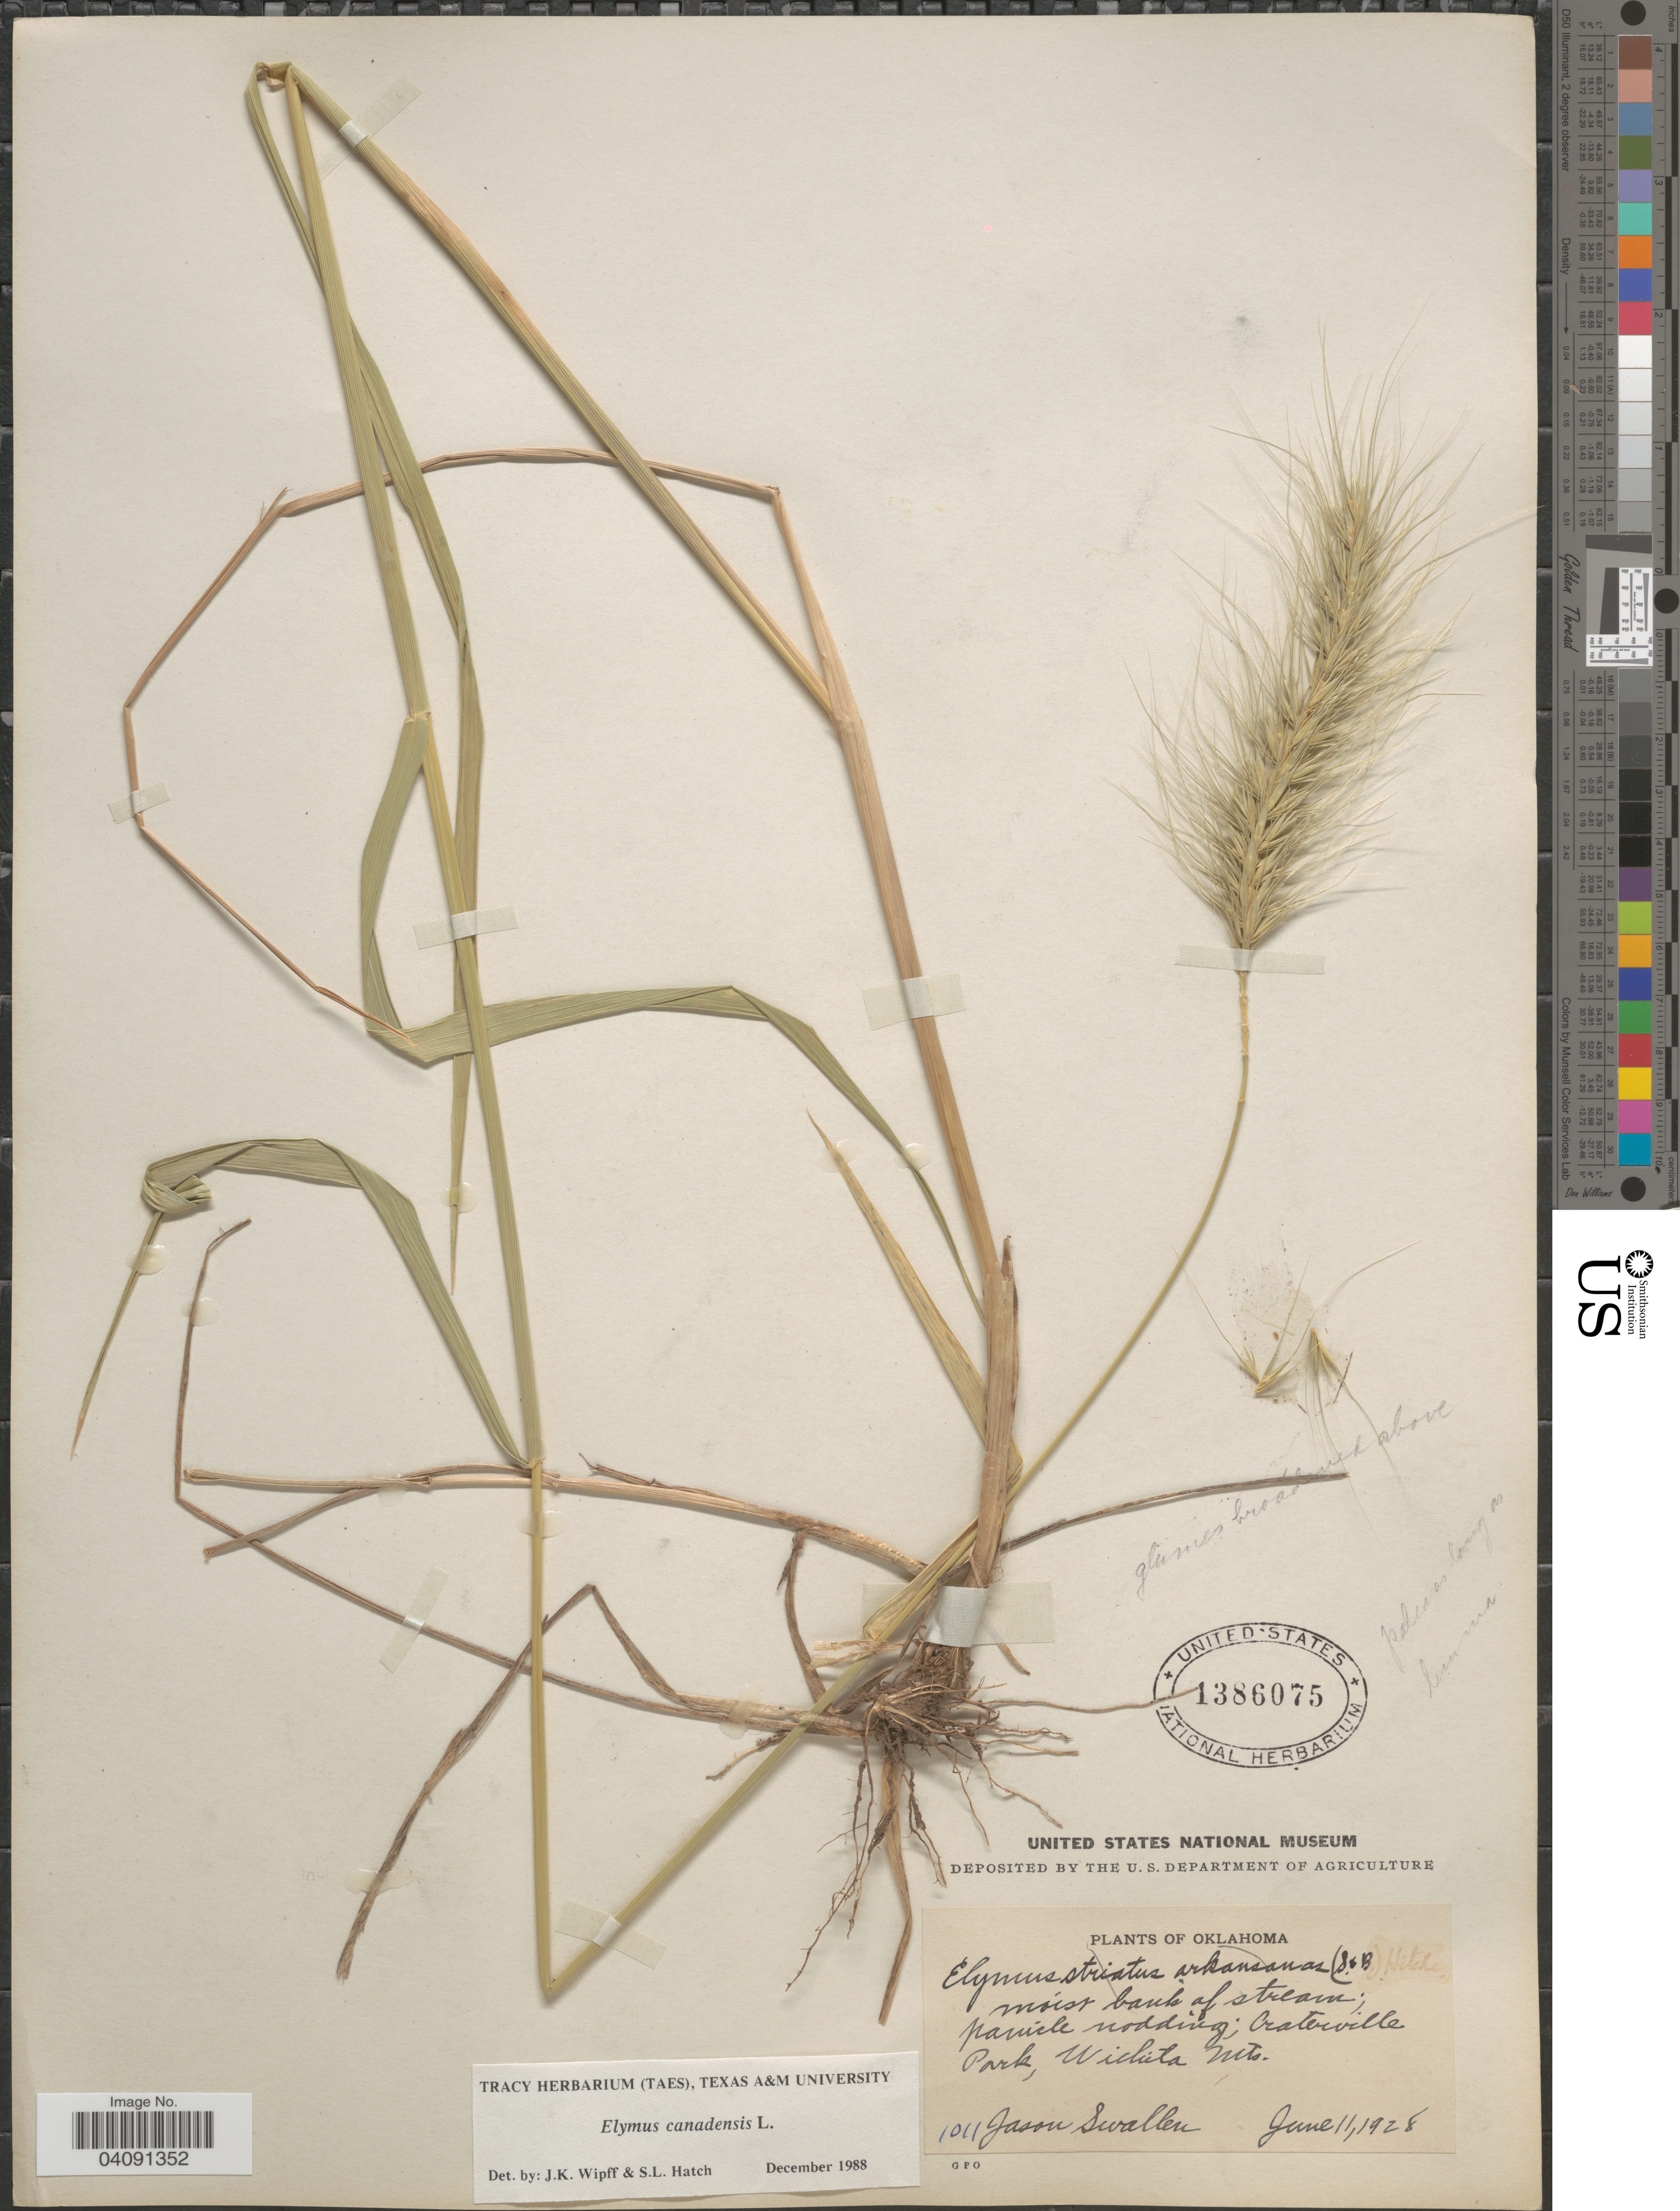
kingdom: Plantae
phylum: Tracheophyta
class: Liliopsida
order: Poales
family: Poaceae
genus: Elymus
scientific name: Elymus canadensis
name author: L.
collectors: J. R. Swallen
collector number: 1011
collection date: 1928-06-11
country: United States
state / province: Oklahoma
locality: Craterville Park, Wichita Mts.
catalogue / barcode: US 1386075